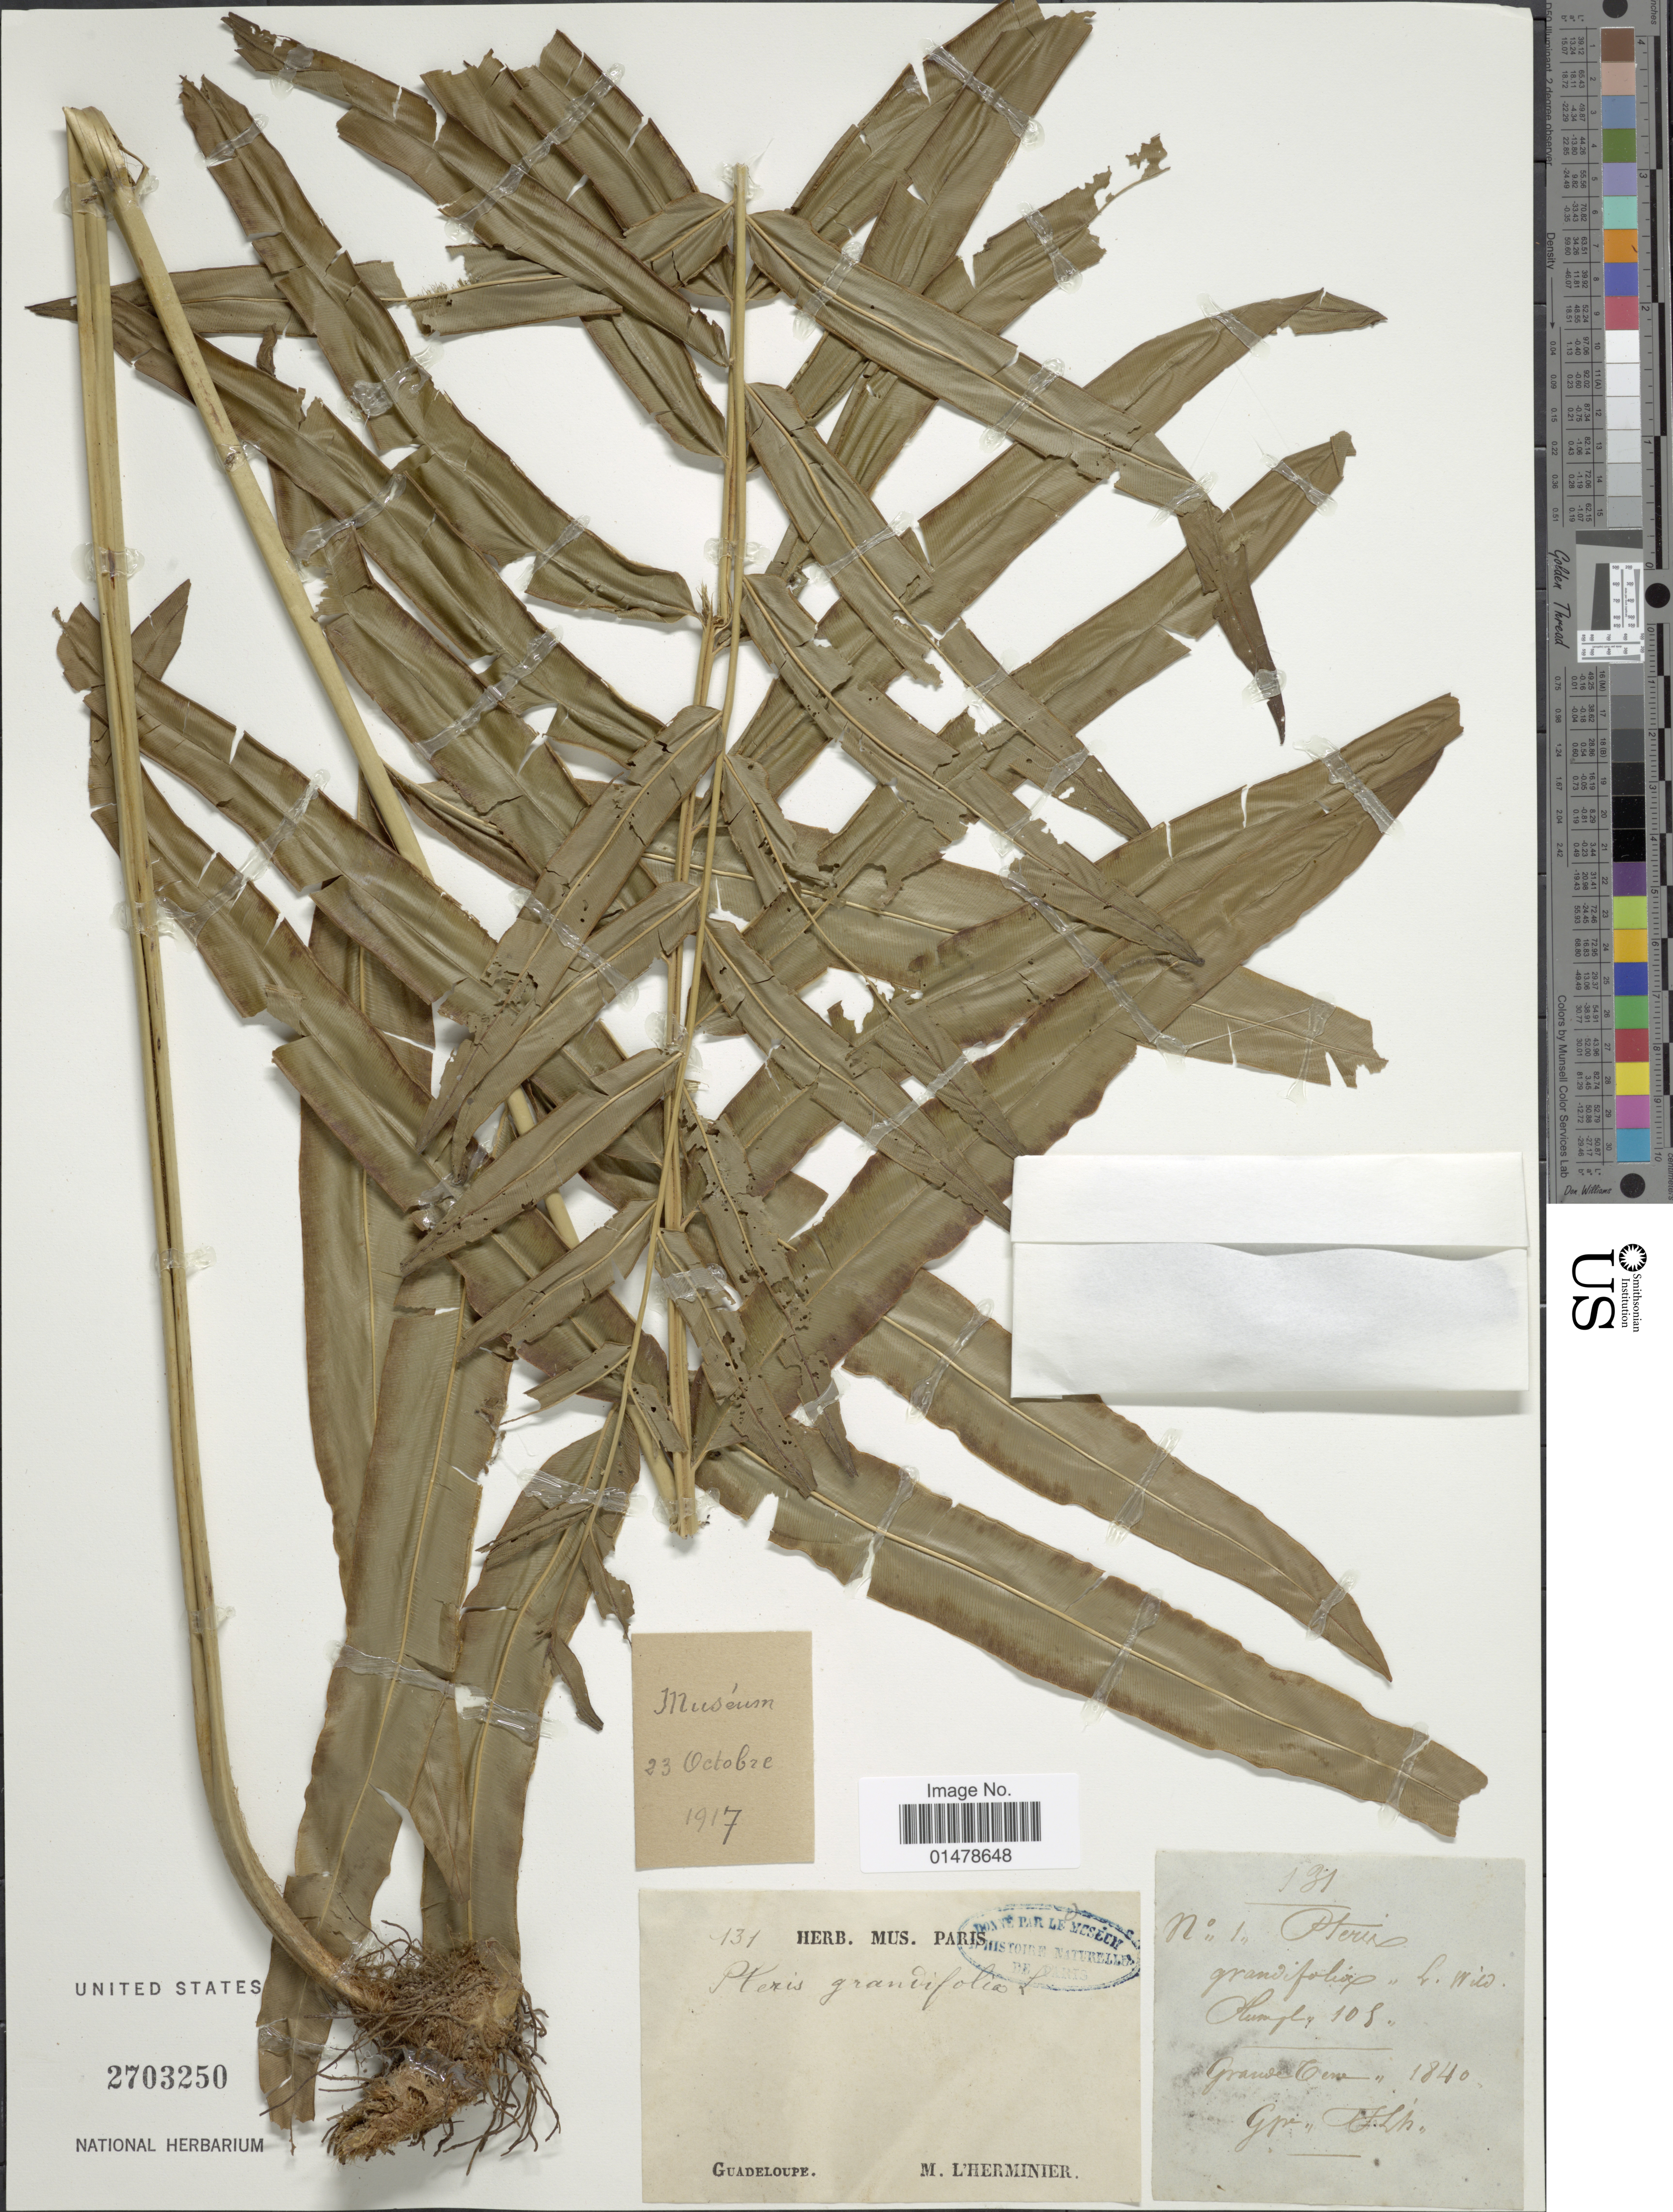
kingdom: Plantae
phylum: Tracheophyta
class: Polypodiopsida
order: Polypodiales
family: Pteridaceae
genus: Pteris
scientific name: Pteris grandifolia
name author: L.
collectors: M. L'Herminier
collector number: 131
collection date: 1840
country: Guadeloupe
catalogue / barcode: US 2703250